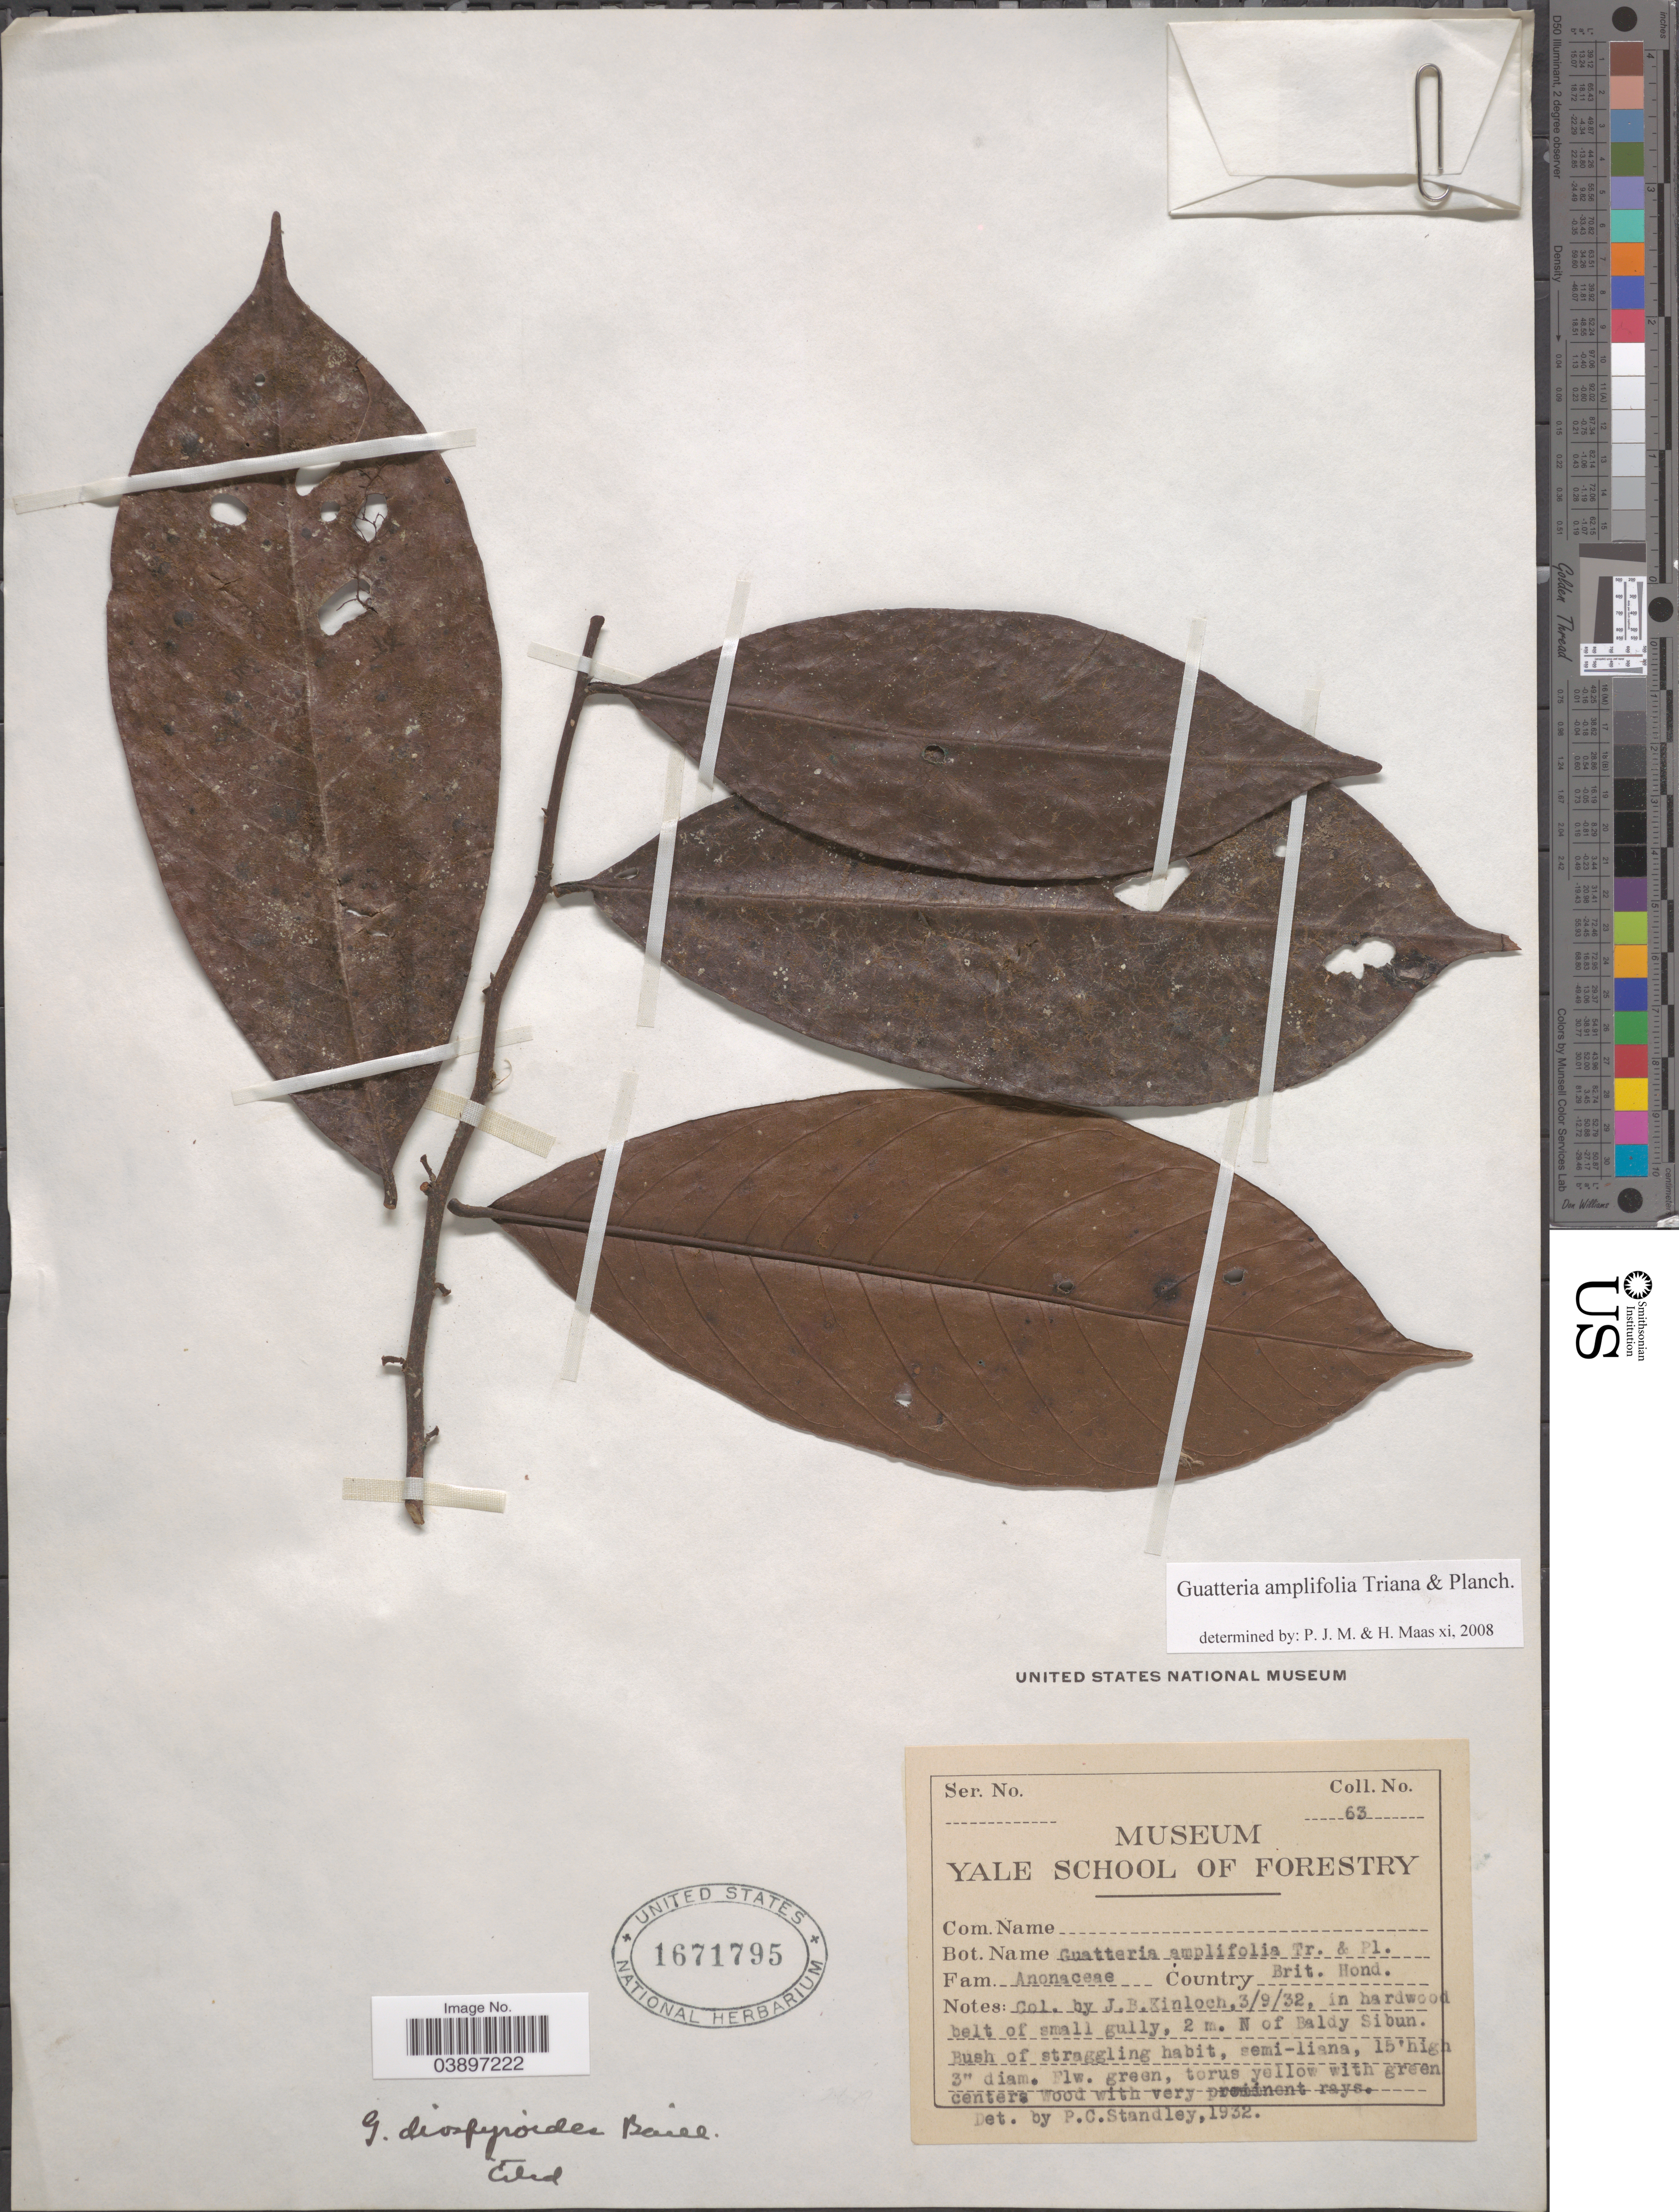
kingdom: Plantae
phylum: Tracheophyta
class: Magnoliopsida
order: Magnoliales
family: Annonaceae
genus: Guatteria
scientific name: Guatteria amplifolia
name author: Triana & Planch.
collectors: J. Kinloch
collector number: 63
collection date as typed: Transcribed d/m/y: 3/9/32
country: Belize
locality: Brit. Hond. 2 m. N of Baldy Sibun.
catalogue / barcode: US 1671795